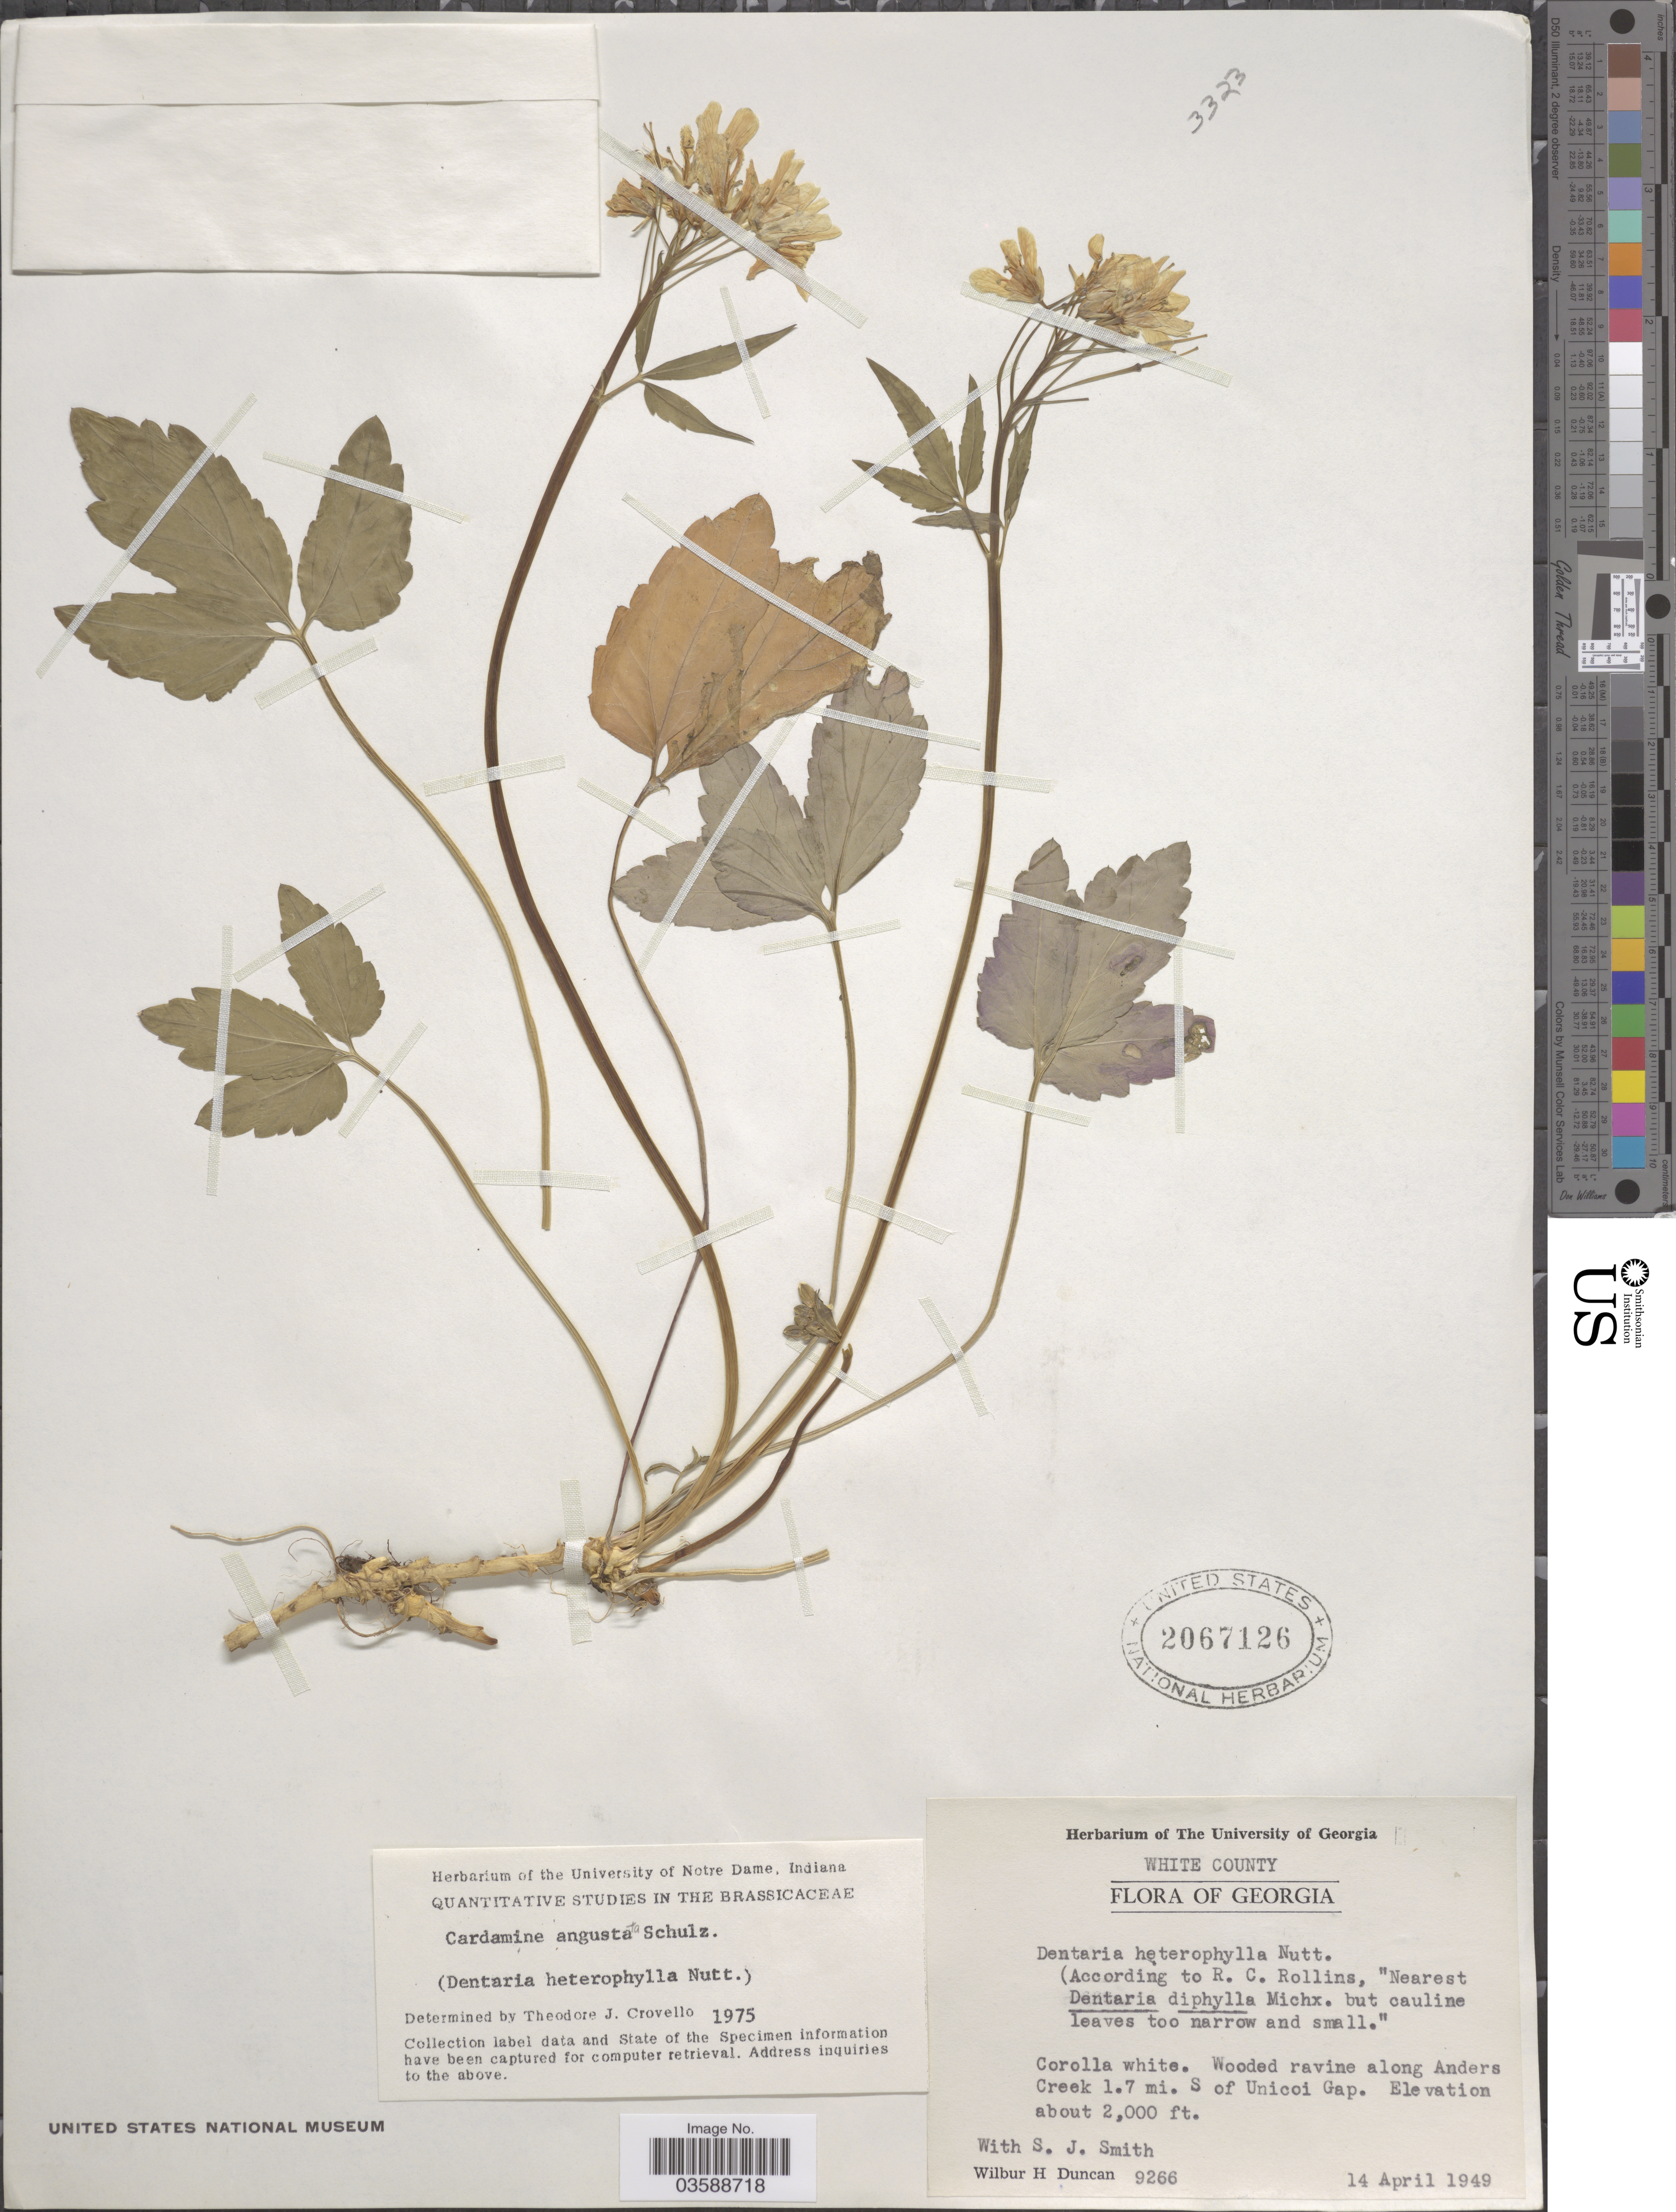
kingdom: Plantae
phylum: Tracheophyta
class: Magnoliopsida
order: Brassicales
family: Brassicaceae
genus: Cardamine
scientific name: Cardamine angustata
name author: O.E. Schulz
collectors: W. H. Duncan & S. Smith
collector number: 9266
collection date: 1949-04-14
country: United States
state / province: Georgia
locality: White County. Wooded ravine along Anders Creek 1.7 mi. S of Unicoi Gap.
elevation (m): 610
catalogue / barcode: US 2067126